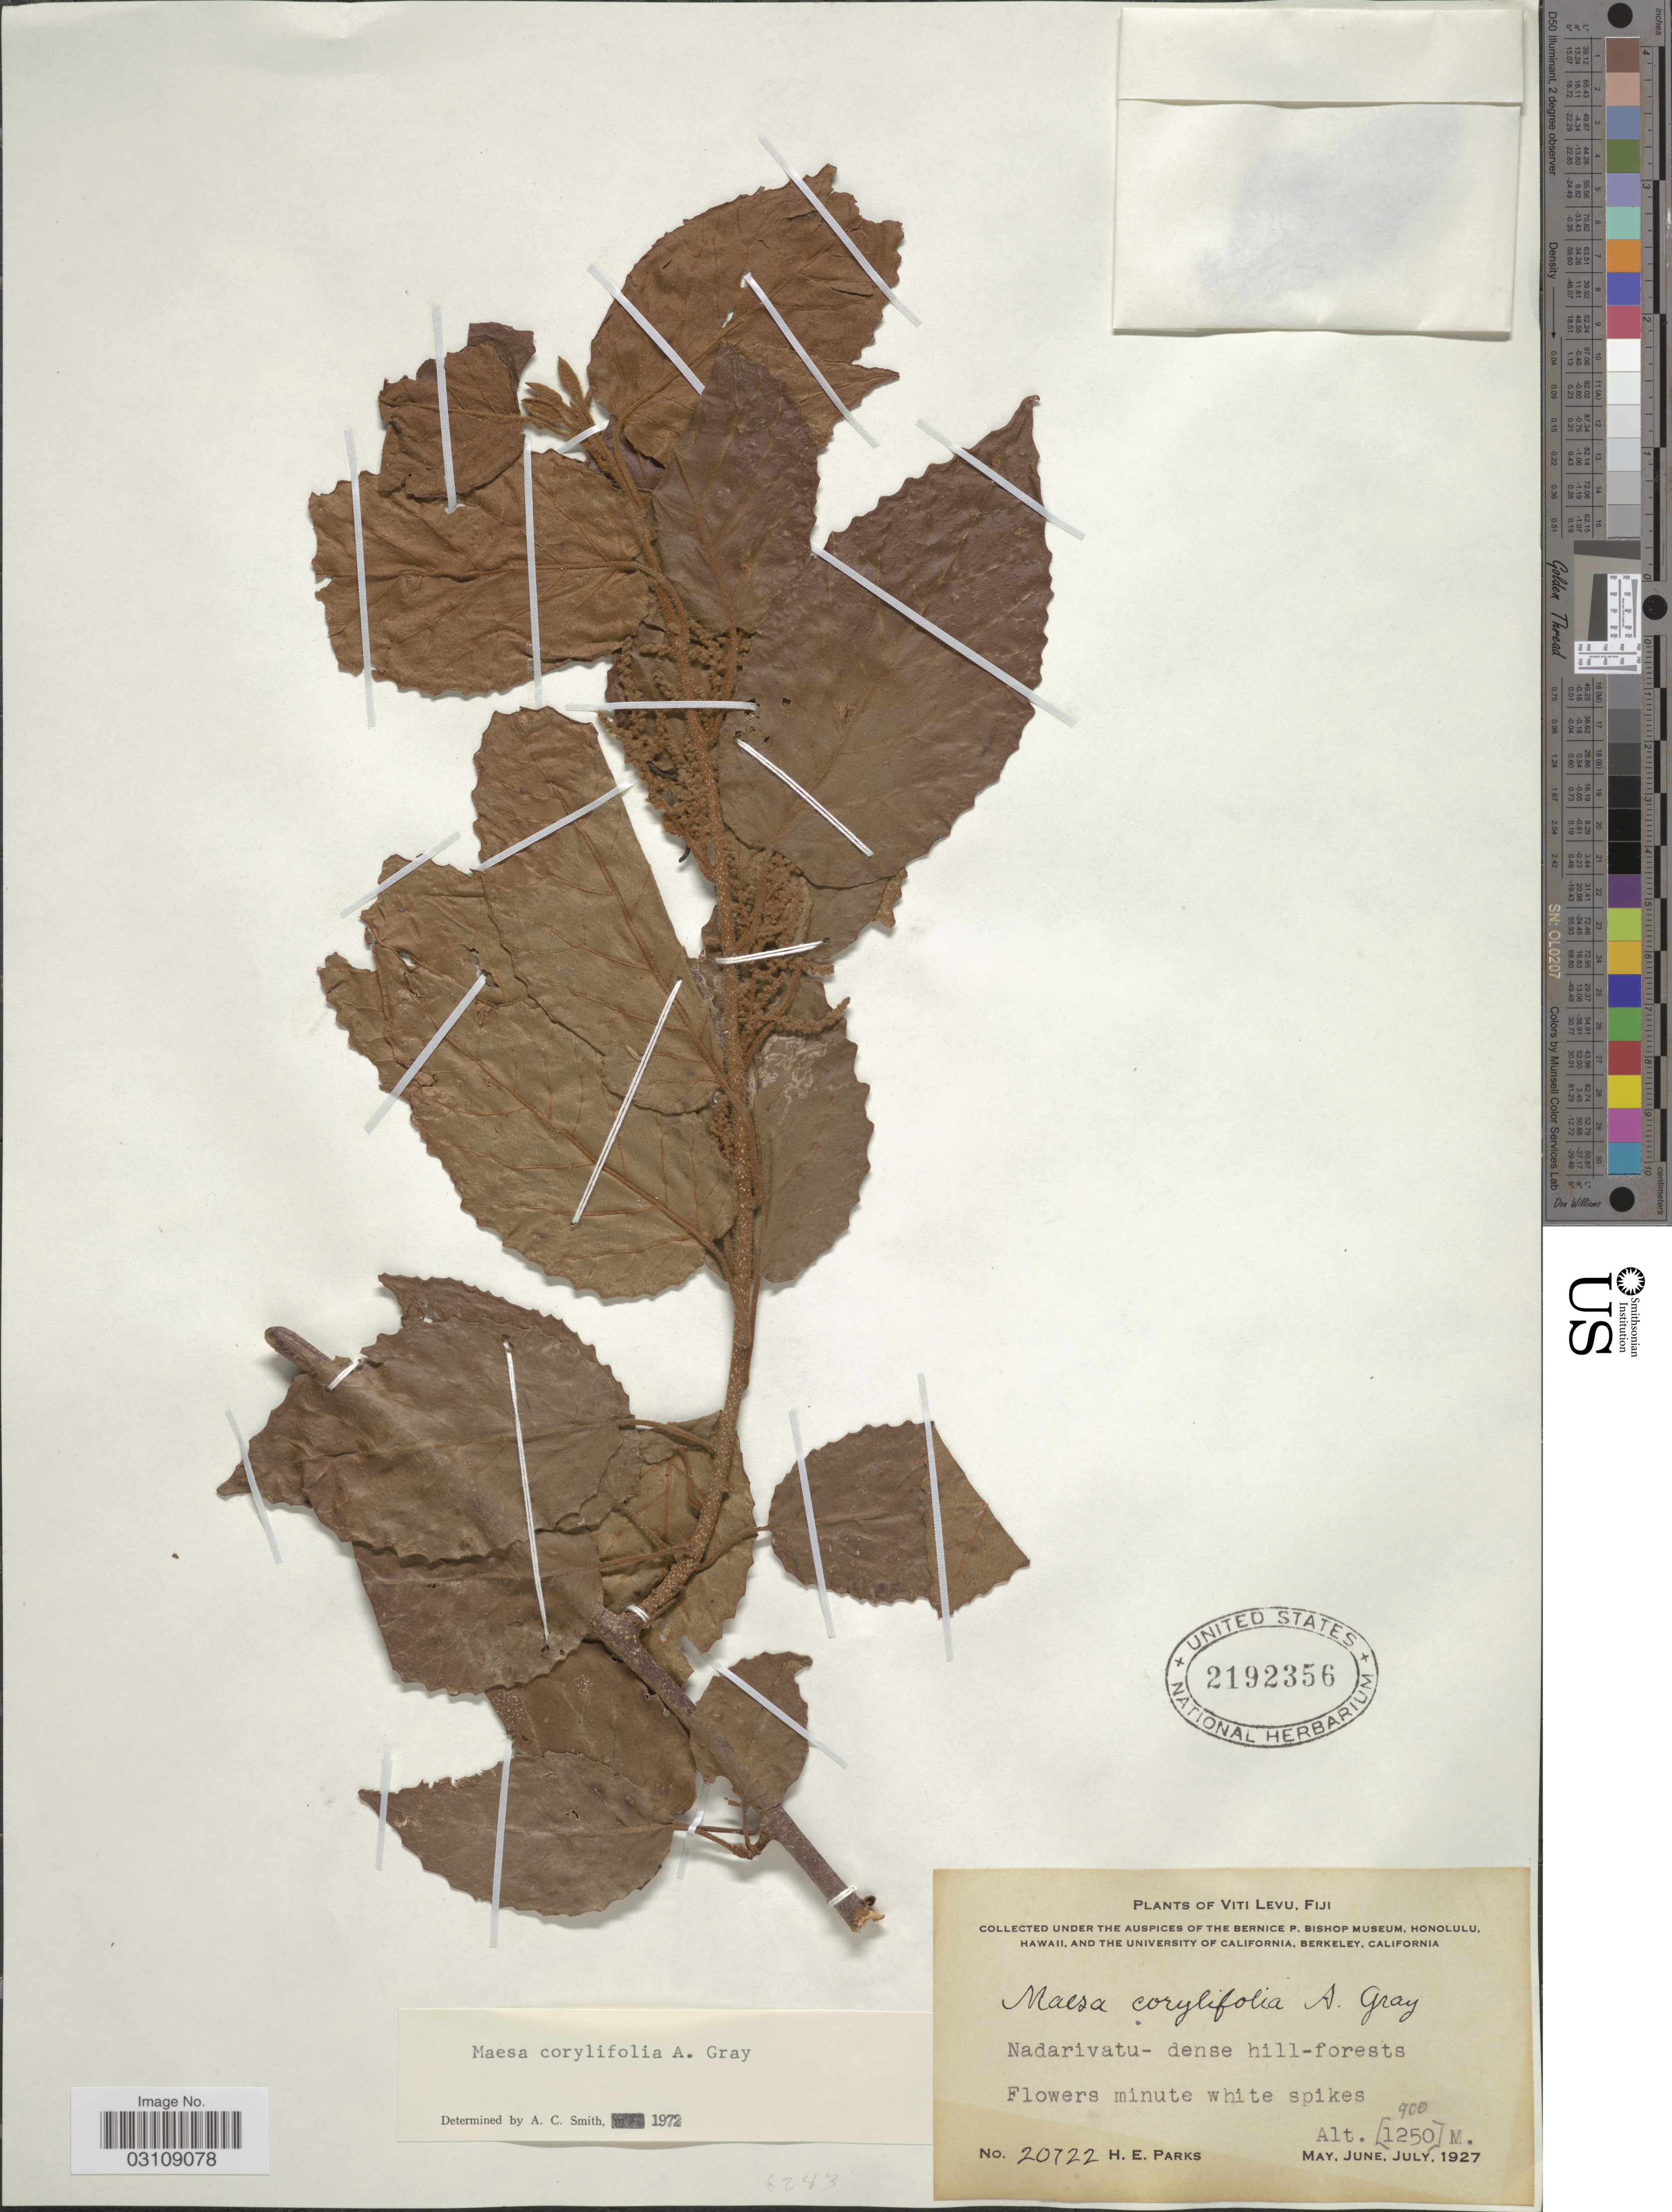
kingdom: Plantae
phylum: Tracheophyta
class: Magnoliopsida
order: Ericales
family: Primulaceae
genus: Maesa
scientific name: Maesa corylifolia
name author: A. Gray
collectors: H. E. Parks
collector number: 20722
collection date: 1927-05/1927-07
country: Fiji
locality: Viti Levu, Nadarivatu.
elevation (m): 900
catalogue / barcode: US 2192356